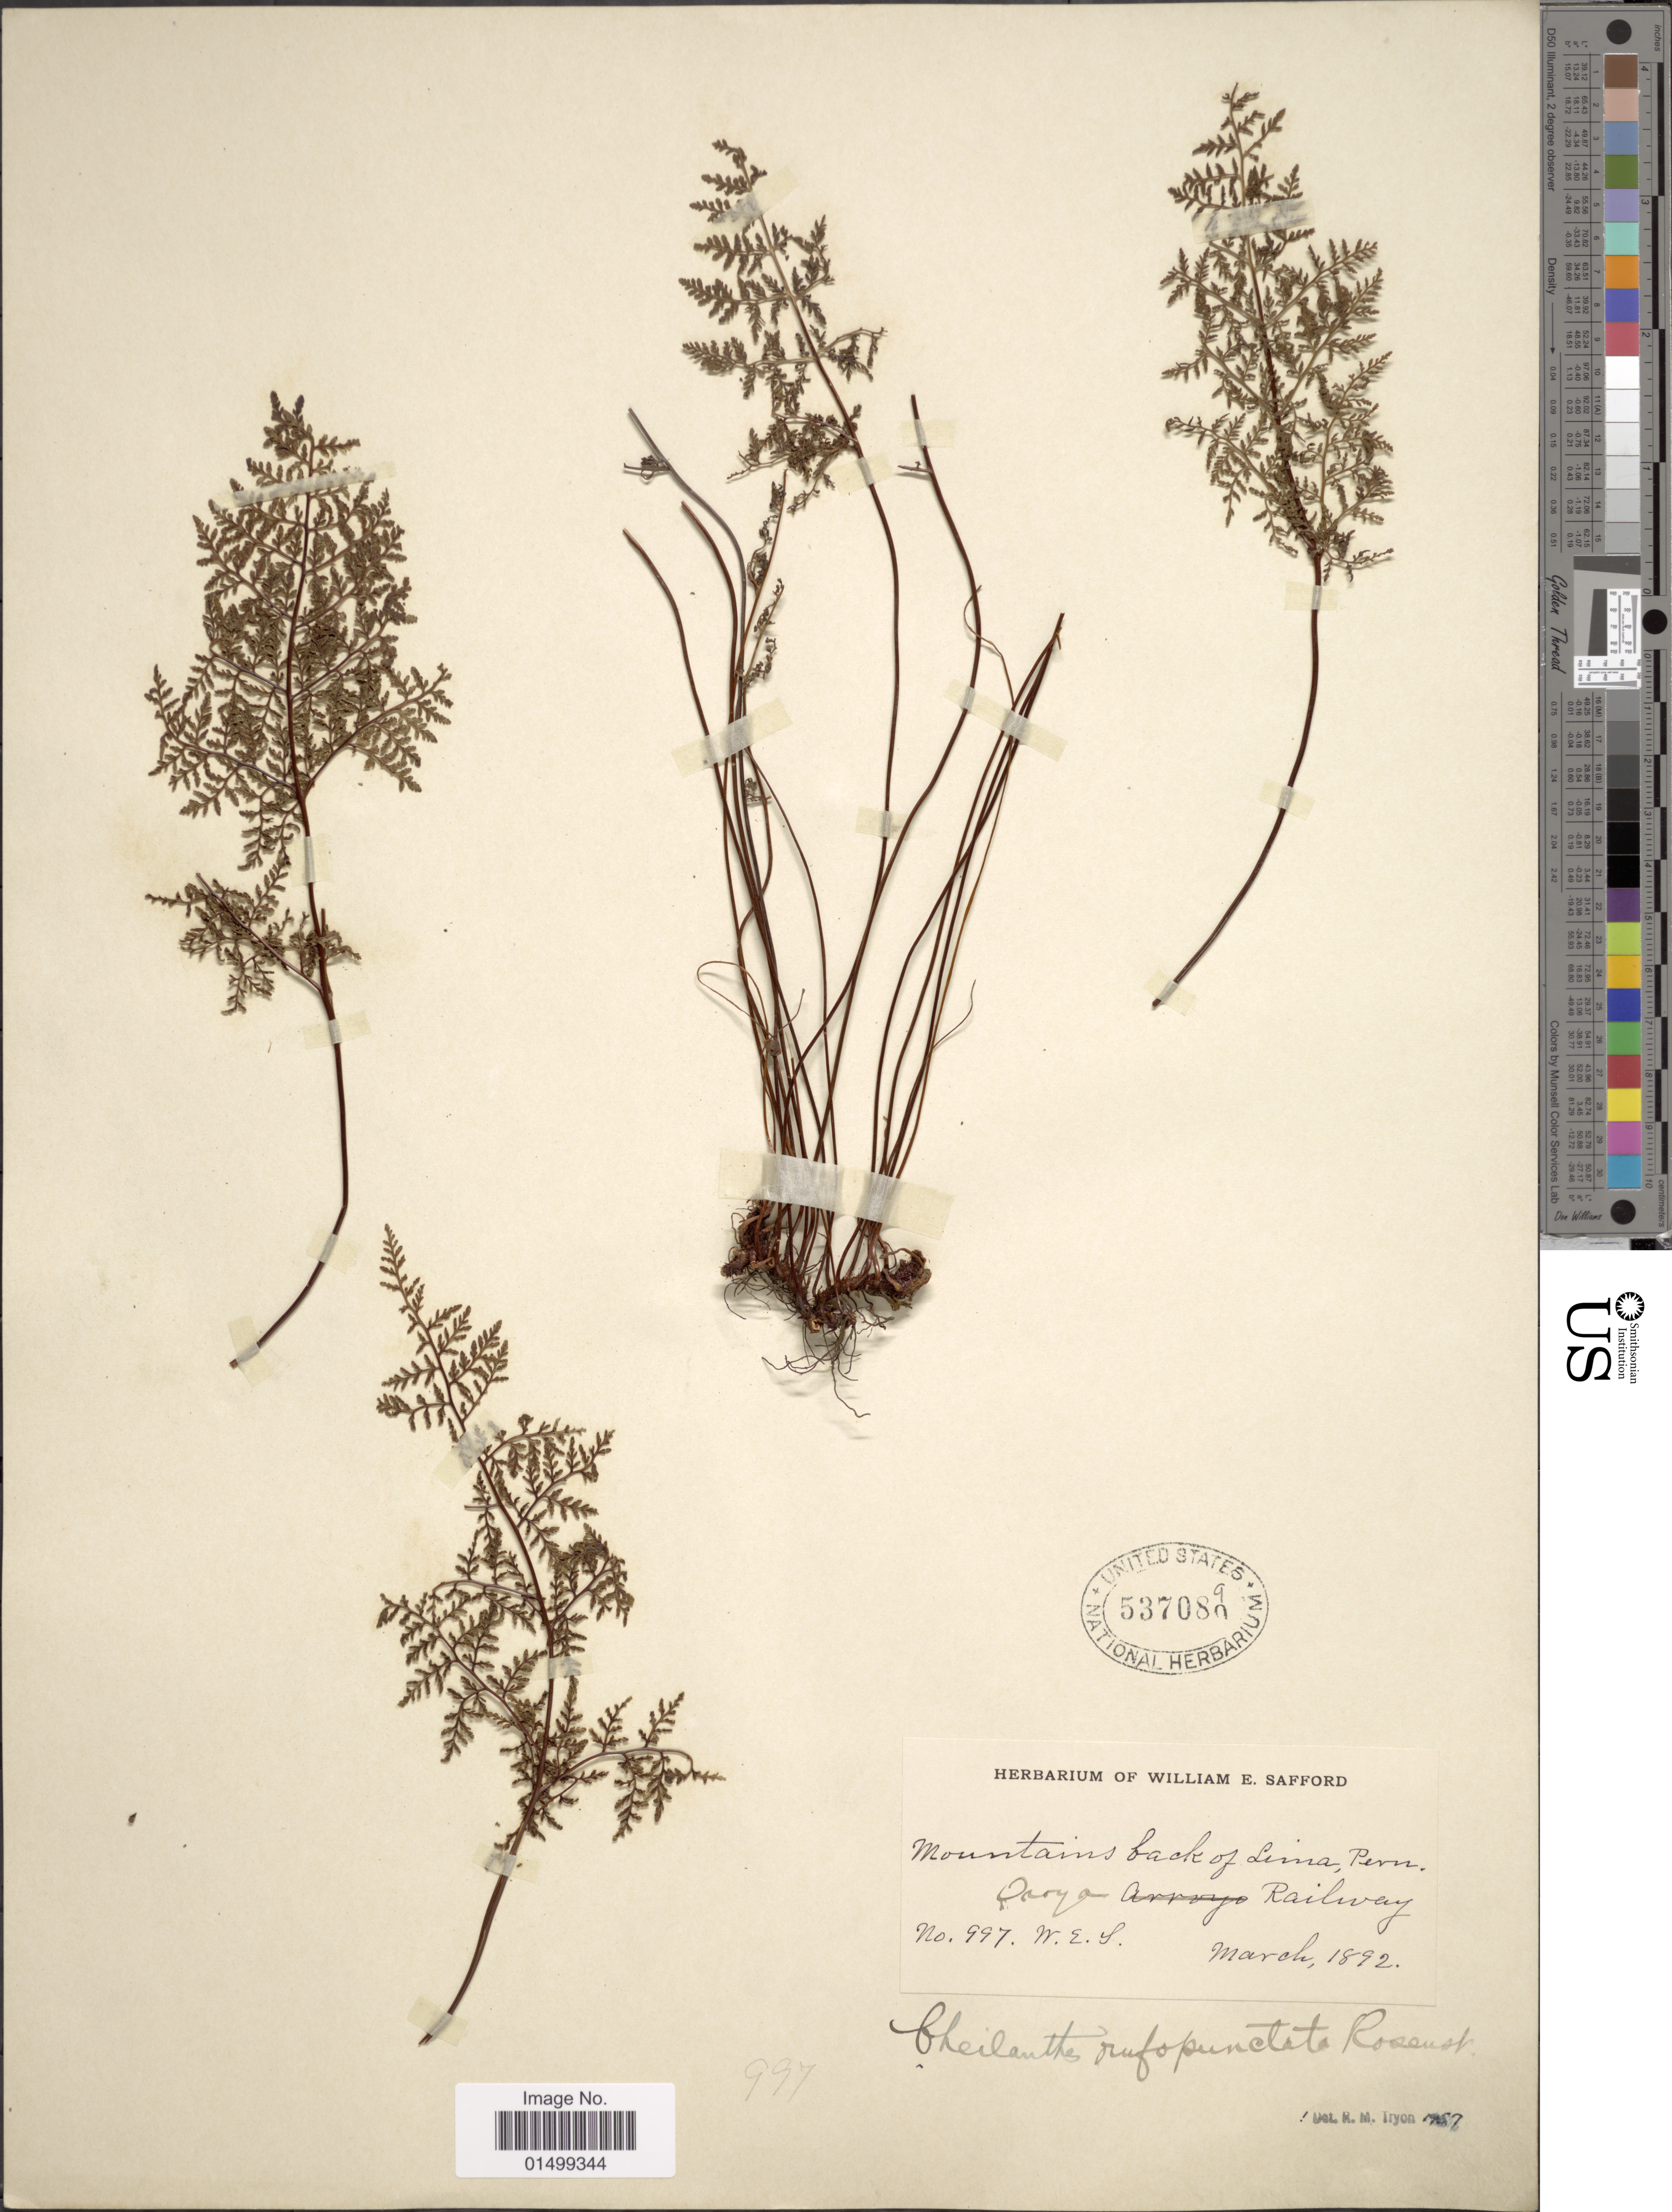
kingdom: Plantae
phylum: Tracheophyta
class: Polypodiopsida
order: Polypodiales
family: Pteridaceae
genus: Cheilanthes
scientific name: Cheilanthes rufopunctata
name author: Rosenst.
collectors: W. E. Safford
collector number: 997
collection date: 1892-03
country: Peru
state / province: Lima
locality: Mountains back of Lima, Oroya Railway.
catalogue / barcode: US 53708